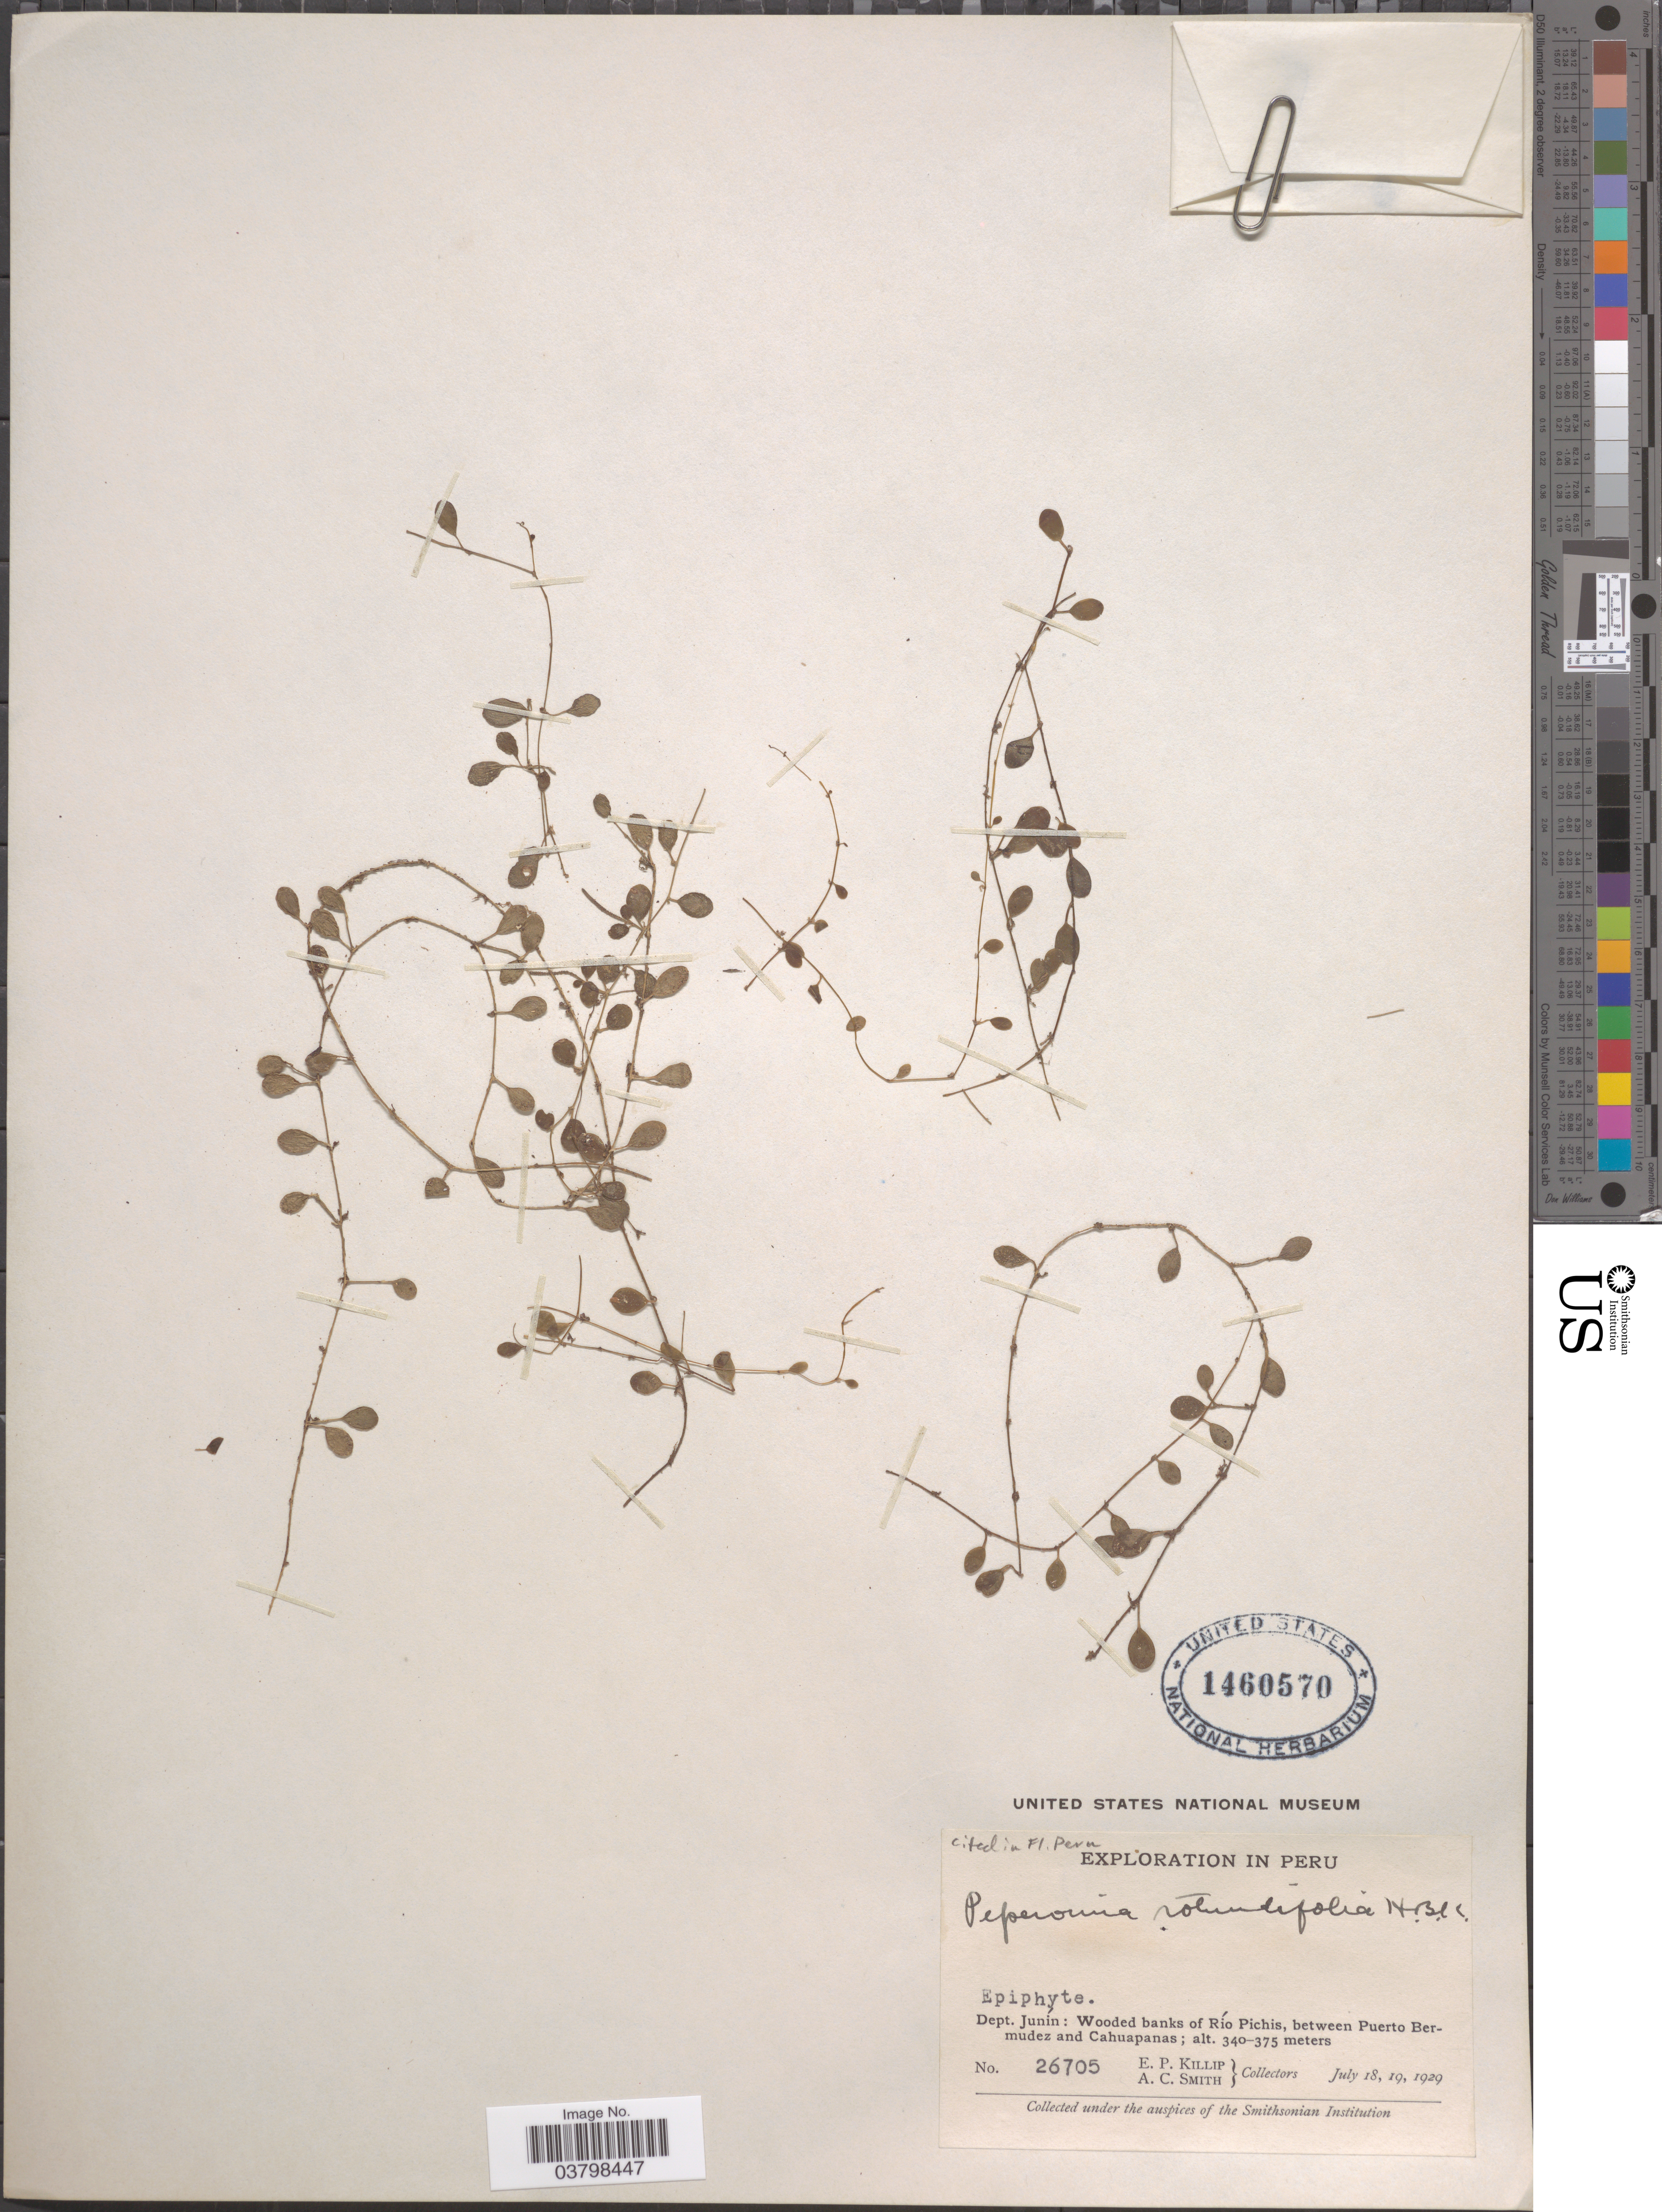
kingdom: Plantae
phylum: Tracheophyta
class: Magnoliopsida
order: Piperales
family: Piperaceae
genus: Peperomia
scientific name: Peperomia rotundifolia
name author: (L.) Kunth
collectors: E. P. Killip & A. C. Smith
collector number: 26705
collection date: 1929-07-18/1929-07-19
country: Peru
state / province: Junín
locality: Dept. Junín: Wooded banks of Río Pichis, between Puerto Bermudez and Cahuapanas.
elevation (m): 340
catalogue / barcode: US 1460570